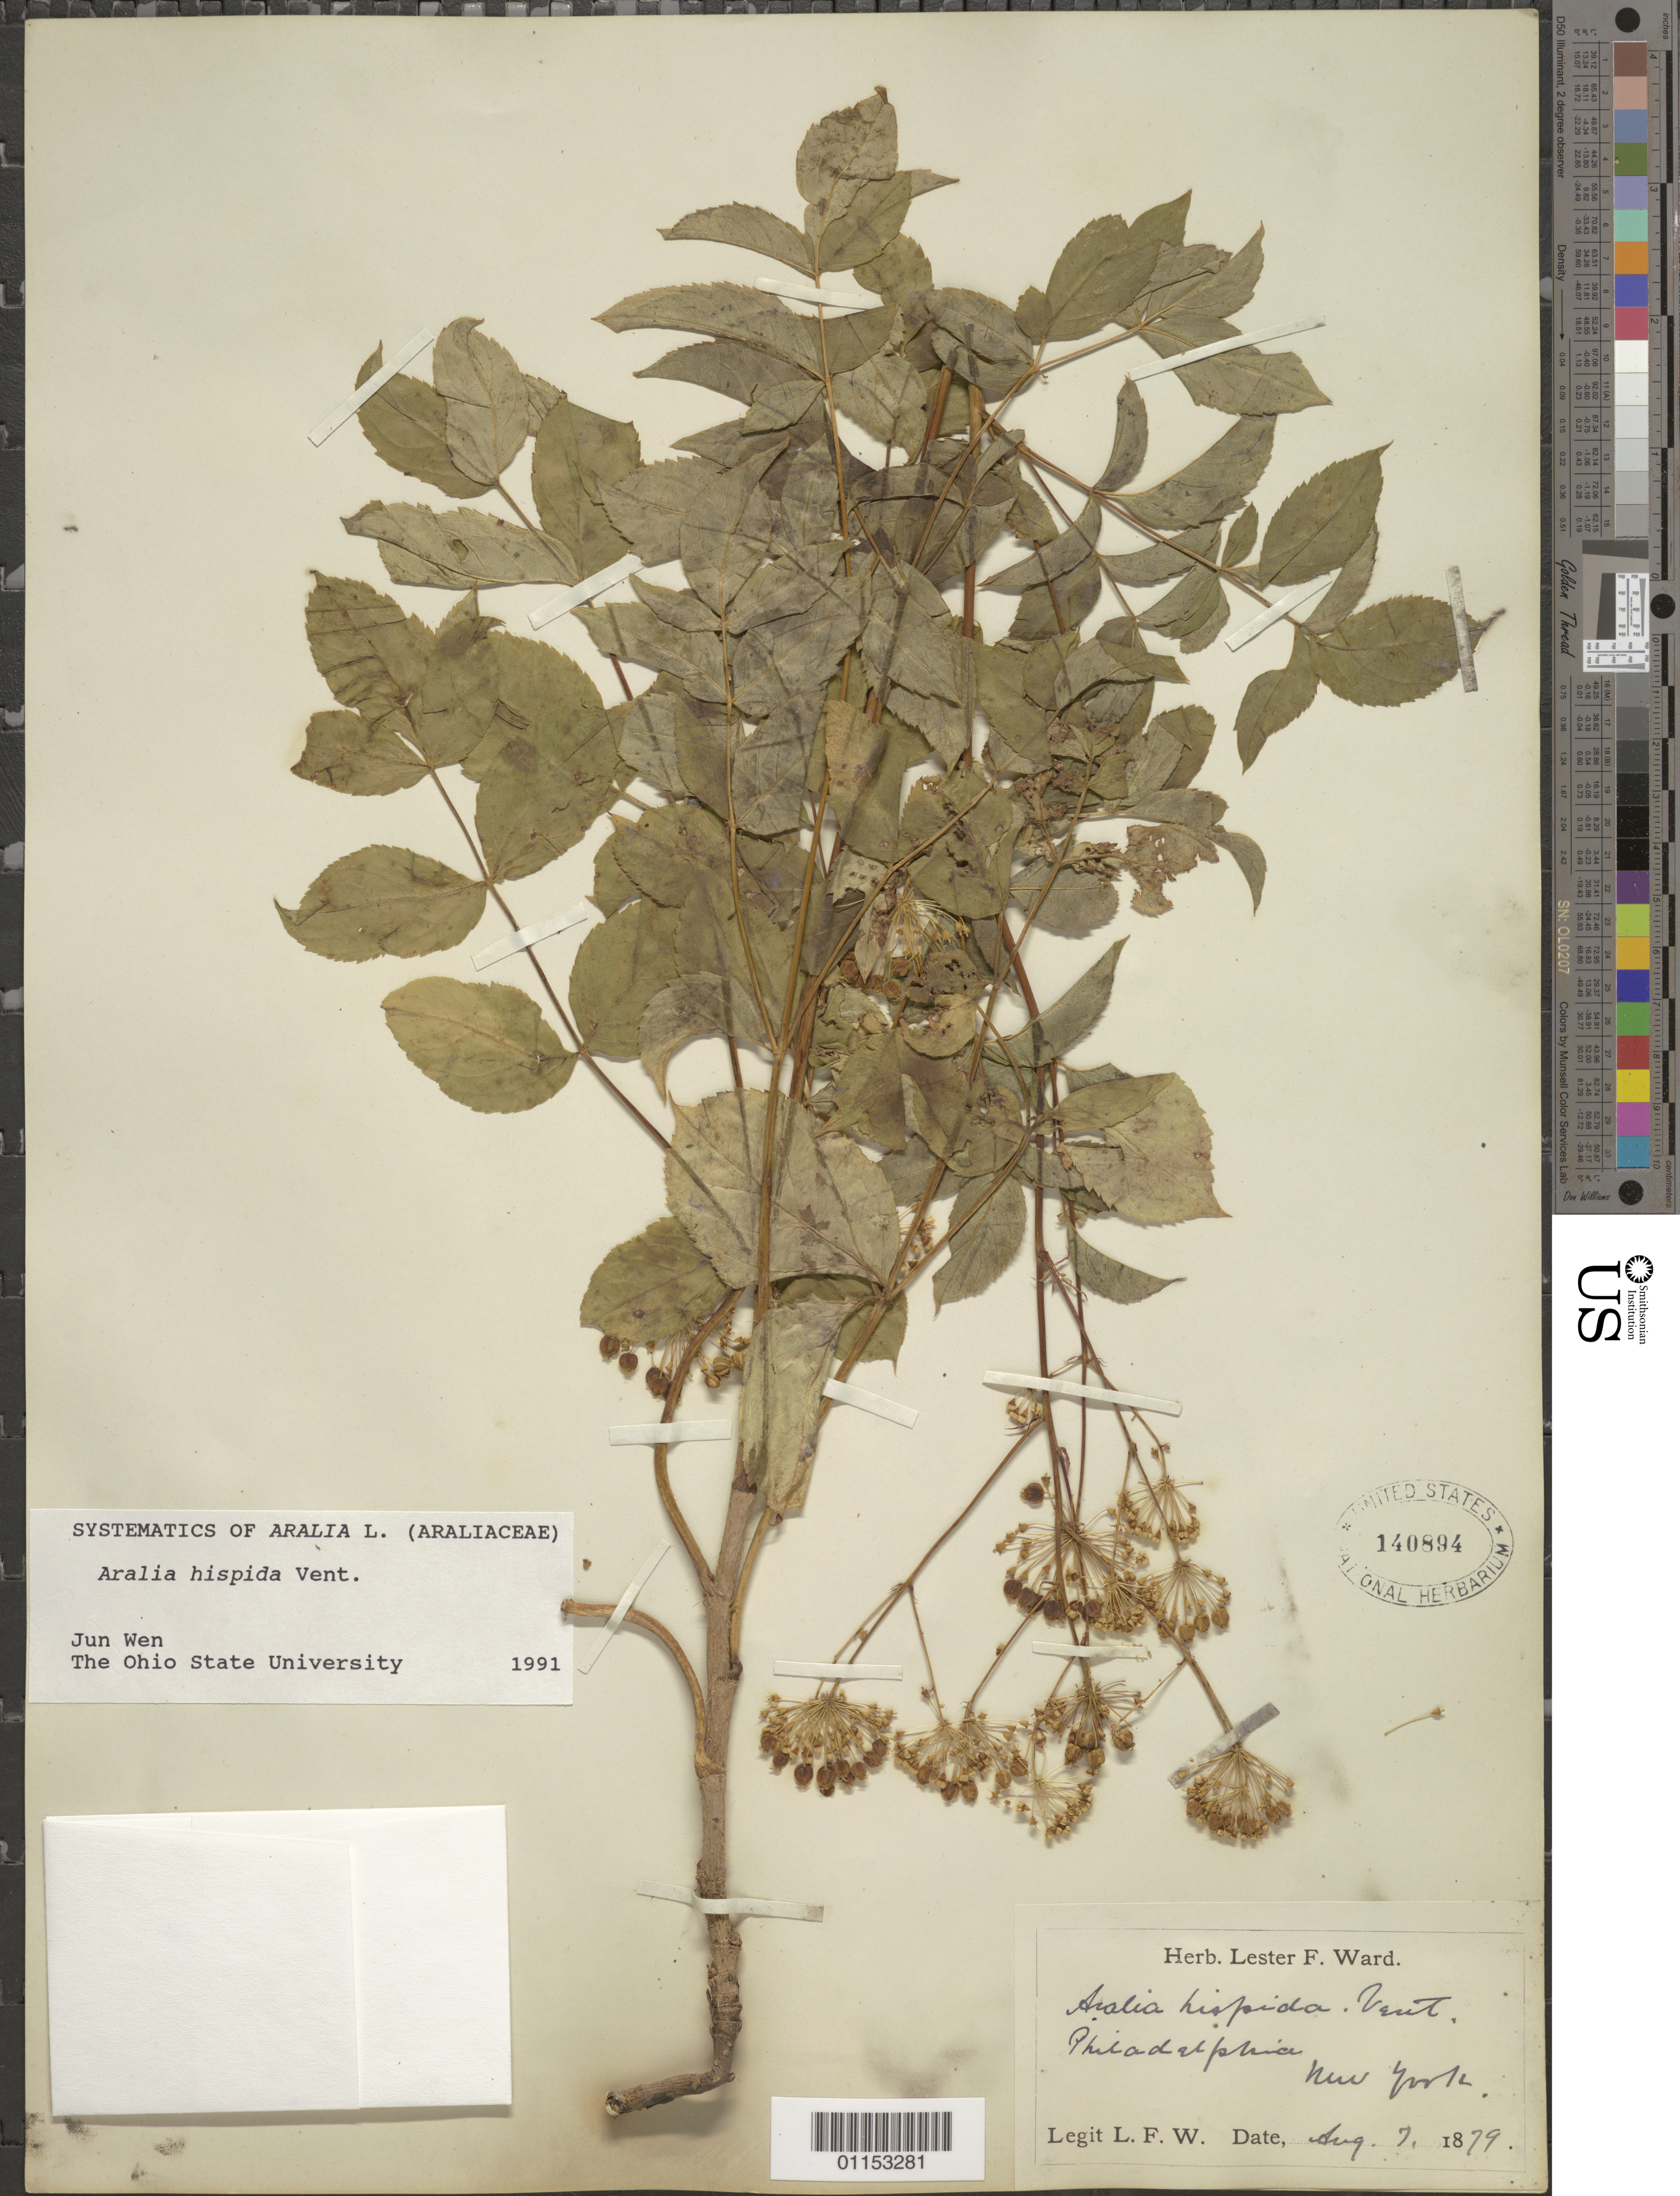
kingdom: Plantae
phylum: Tracheophyta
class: Magnoliopsida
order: Apiales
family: Araliaceae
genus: Aralia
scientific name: Aralia hispida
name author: Vent.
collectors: L. F. Ward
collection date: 1879-08-07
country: United States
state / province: New York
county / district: Jefferson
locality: Philadelphia.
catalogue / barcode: US 140894